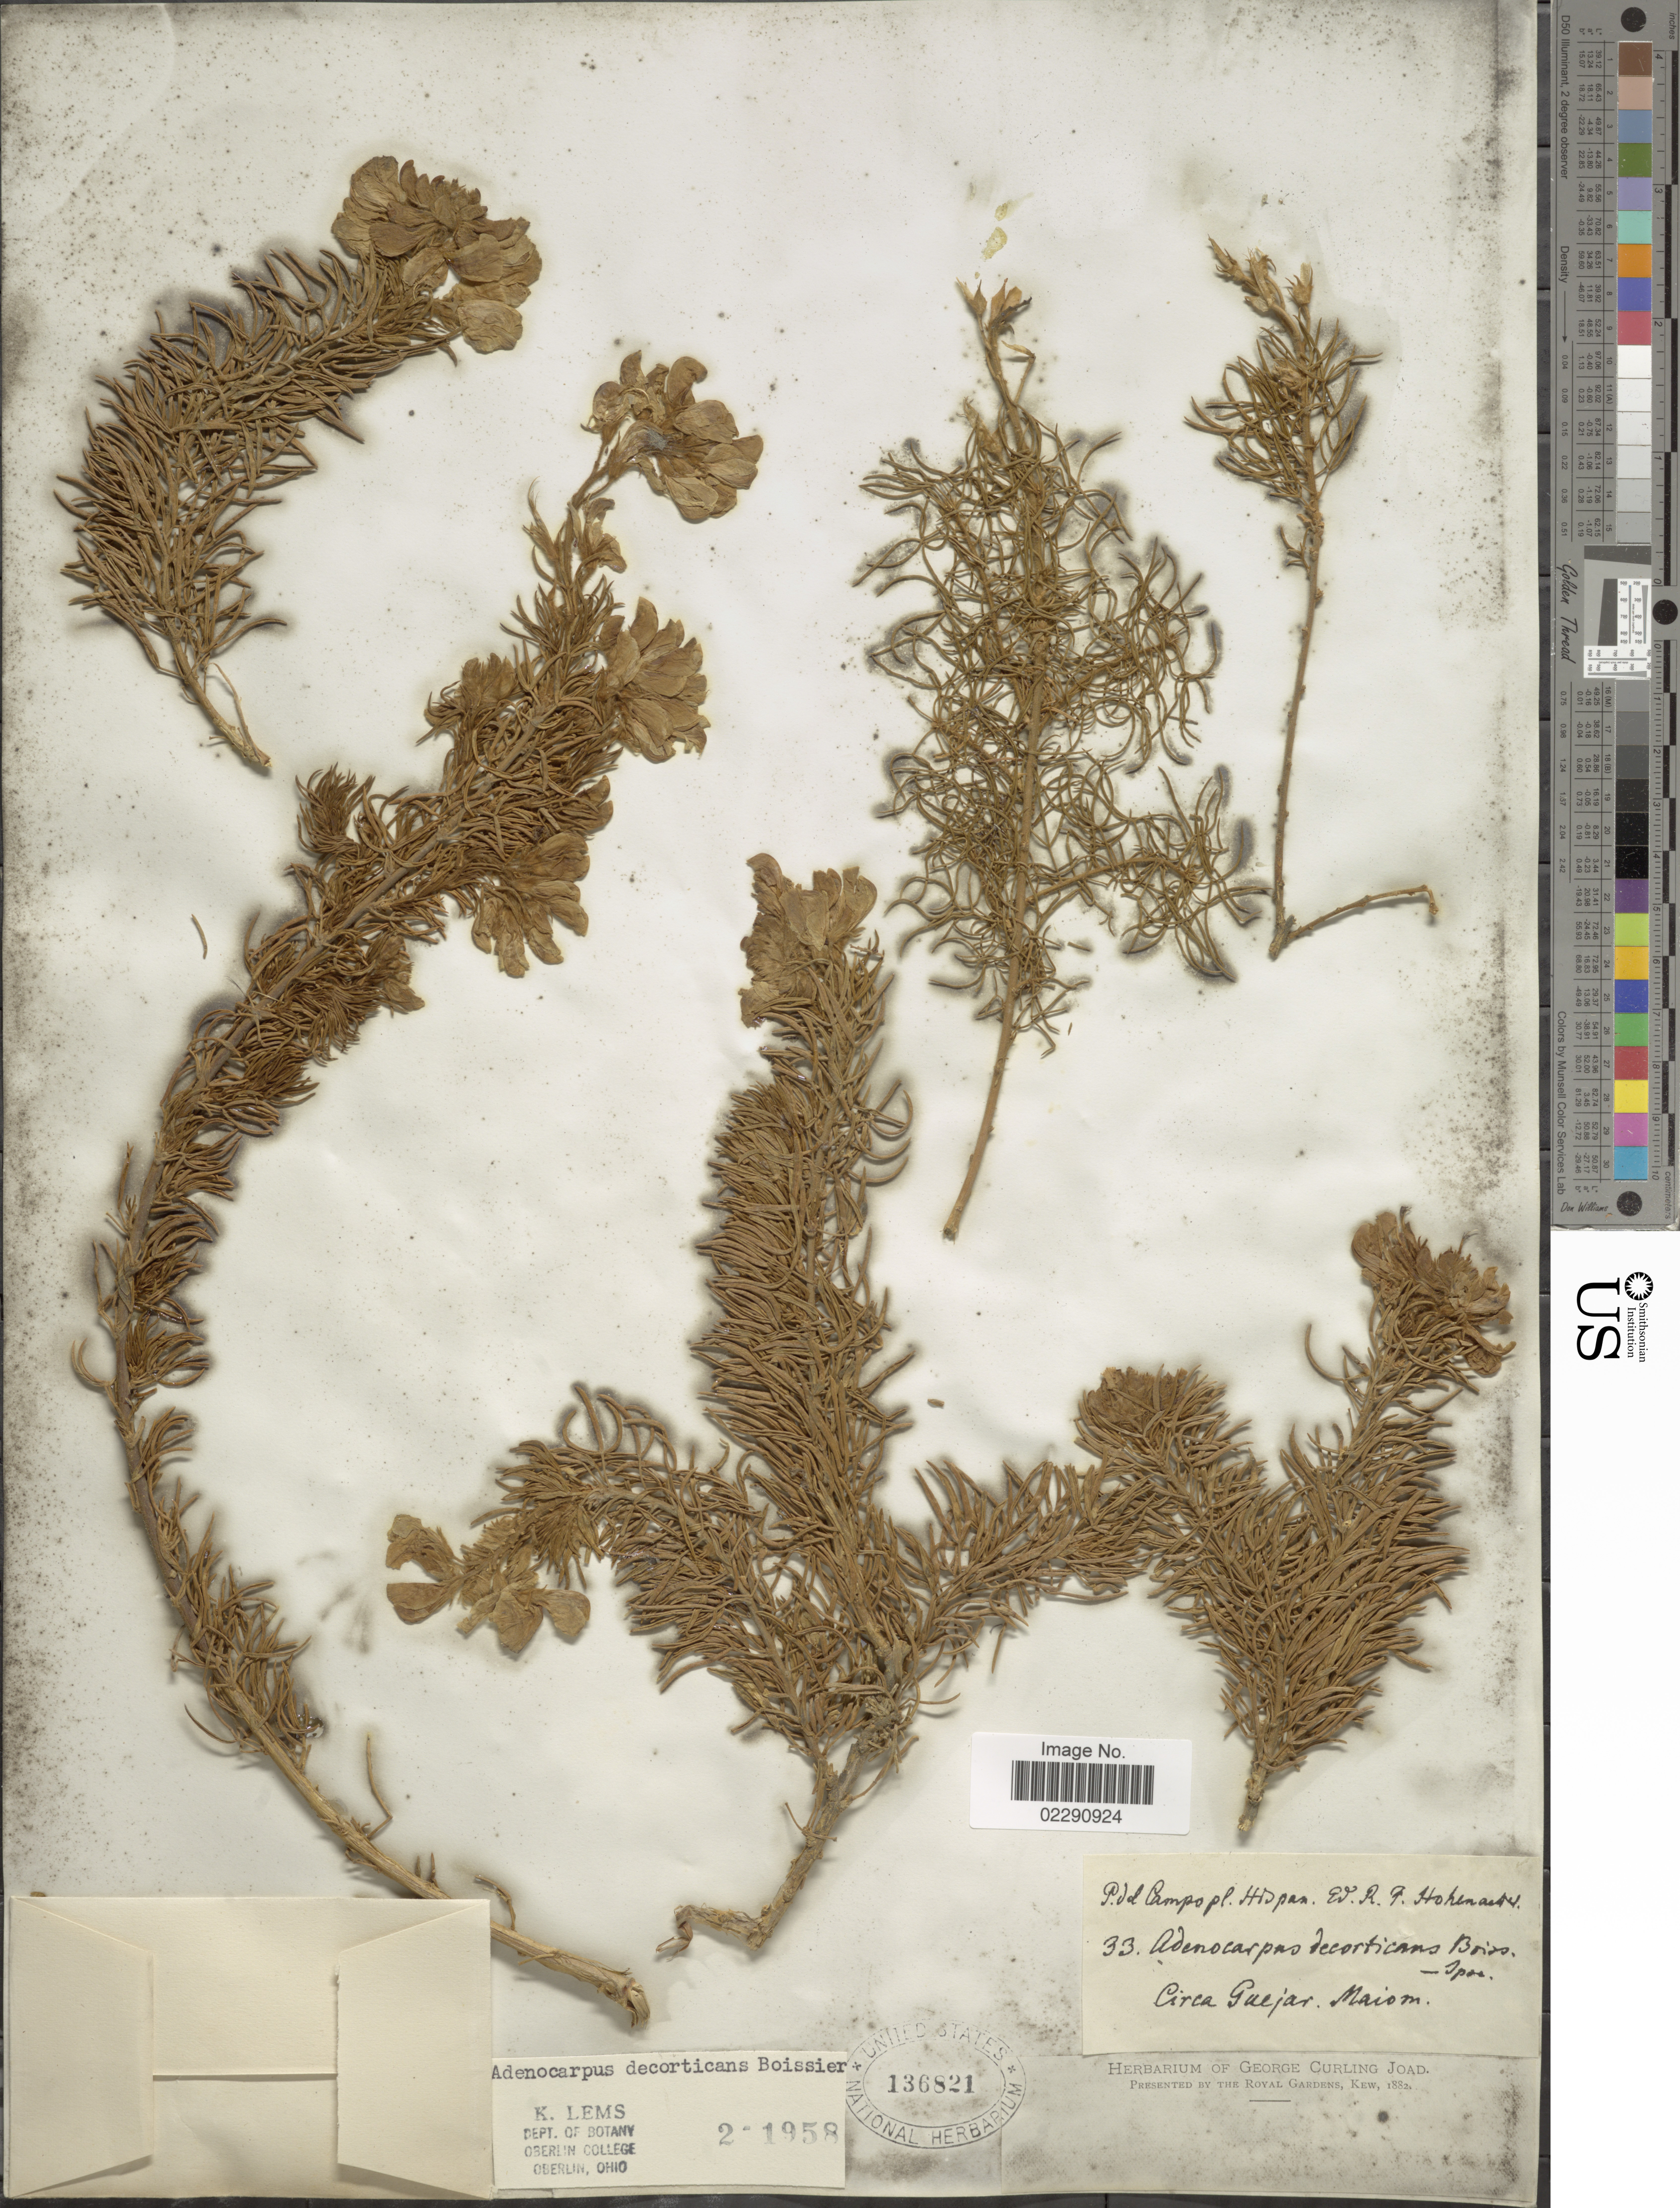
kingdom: Plantae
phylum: Tracheophyta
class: Magnoliopsida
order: Fabales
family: Fabaceae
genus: Adenocarpus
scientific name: Adenocarpus decorticans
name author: Boiss.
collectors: R. F. Hohenacker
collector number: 33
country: Spain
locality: Hispan., circa Guljar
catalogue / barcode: US 136821